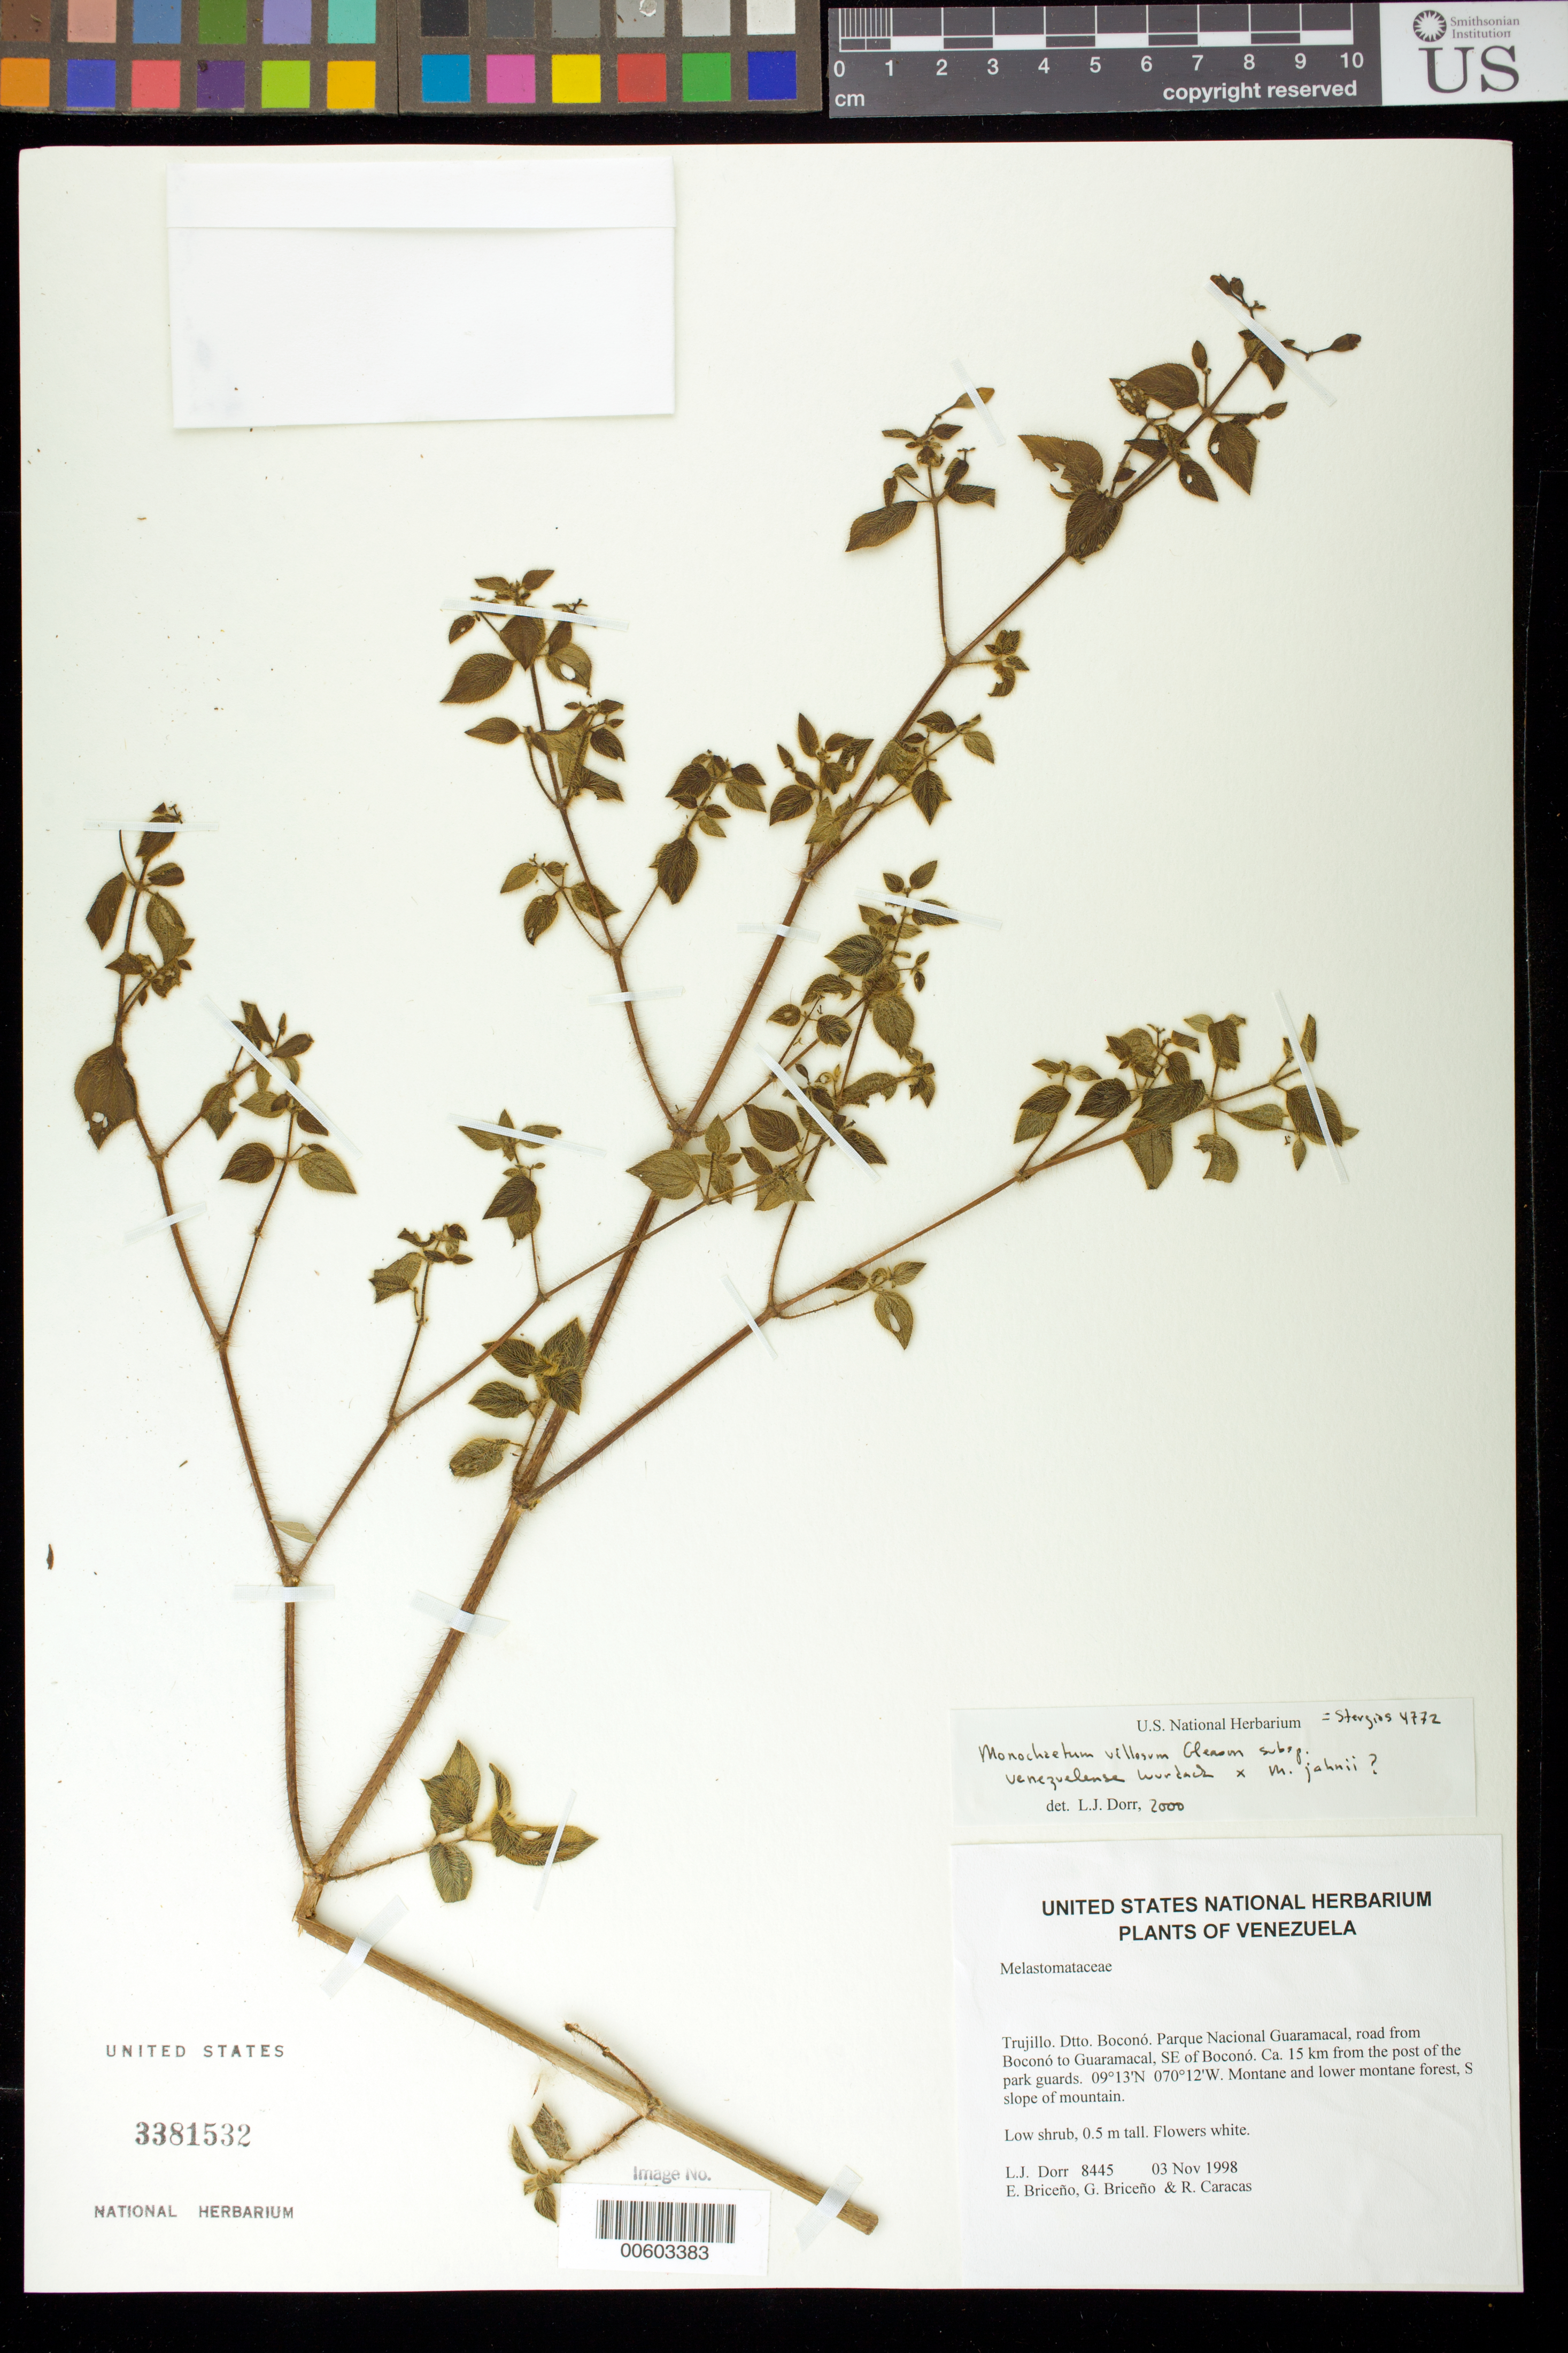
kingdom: Plantae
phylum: Tracheophyta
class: Magnoliopsida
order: Myrtales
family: Melastomataceae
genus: Monochaetum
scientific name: Monochaetum villosum subsp. venezuelense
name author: Wurdack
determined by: Dorr, L. J., (BOT), Smithsonian Institution - National Museum of Natural History (UNITED STATES)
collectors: L. J. Dorr, E. Briceño, G. Briceño & R. Caracas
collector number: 8445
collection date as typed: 03 Nov 1998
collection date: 1998-11-03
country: Venezuela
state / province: Trujillo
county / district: Boconó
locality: Parque Nacional Guaramacal, road from Boconó to Guaramacal, SE of Boconó, ca. 15 km from the post of the park guards.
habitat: Montane and lower montane forest, S slope of mountain.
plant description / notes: PORT, US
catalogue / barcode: US 3381532